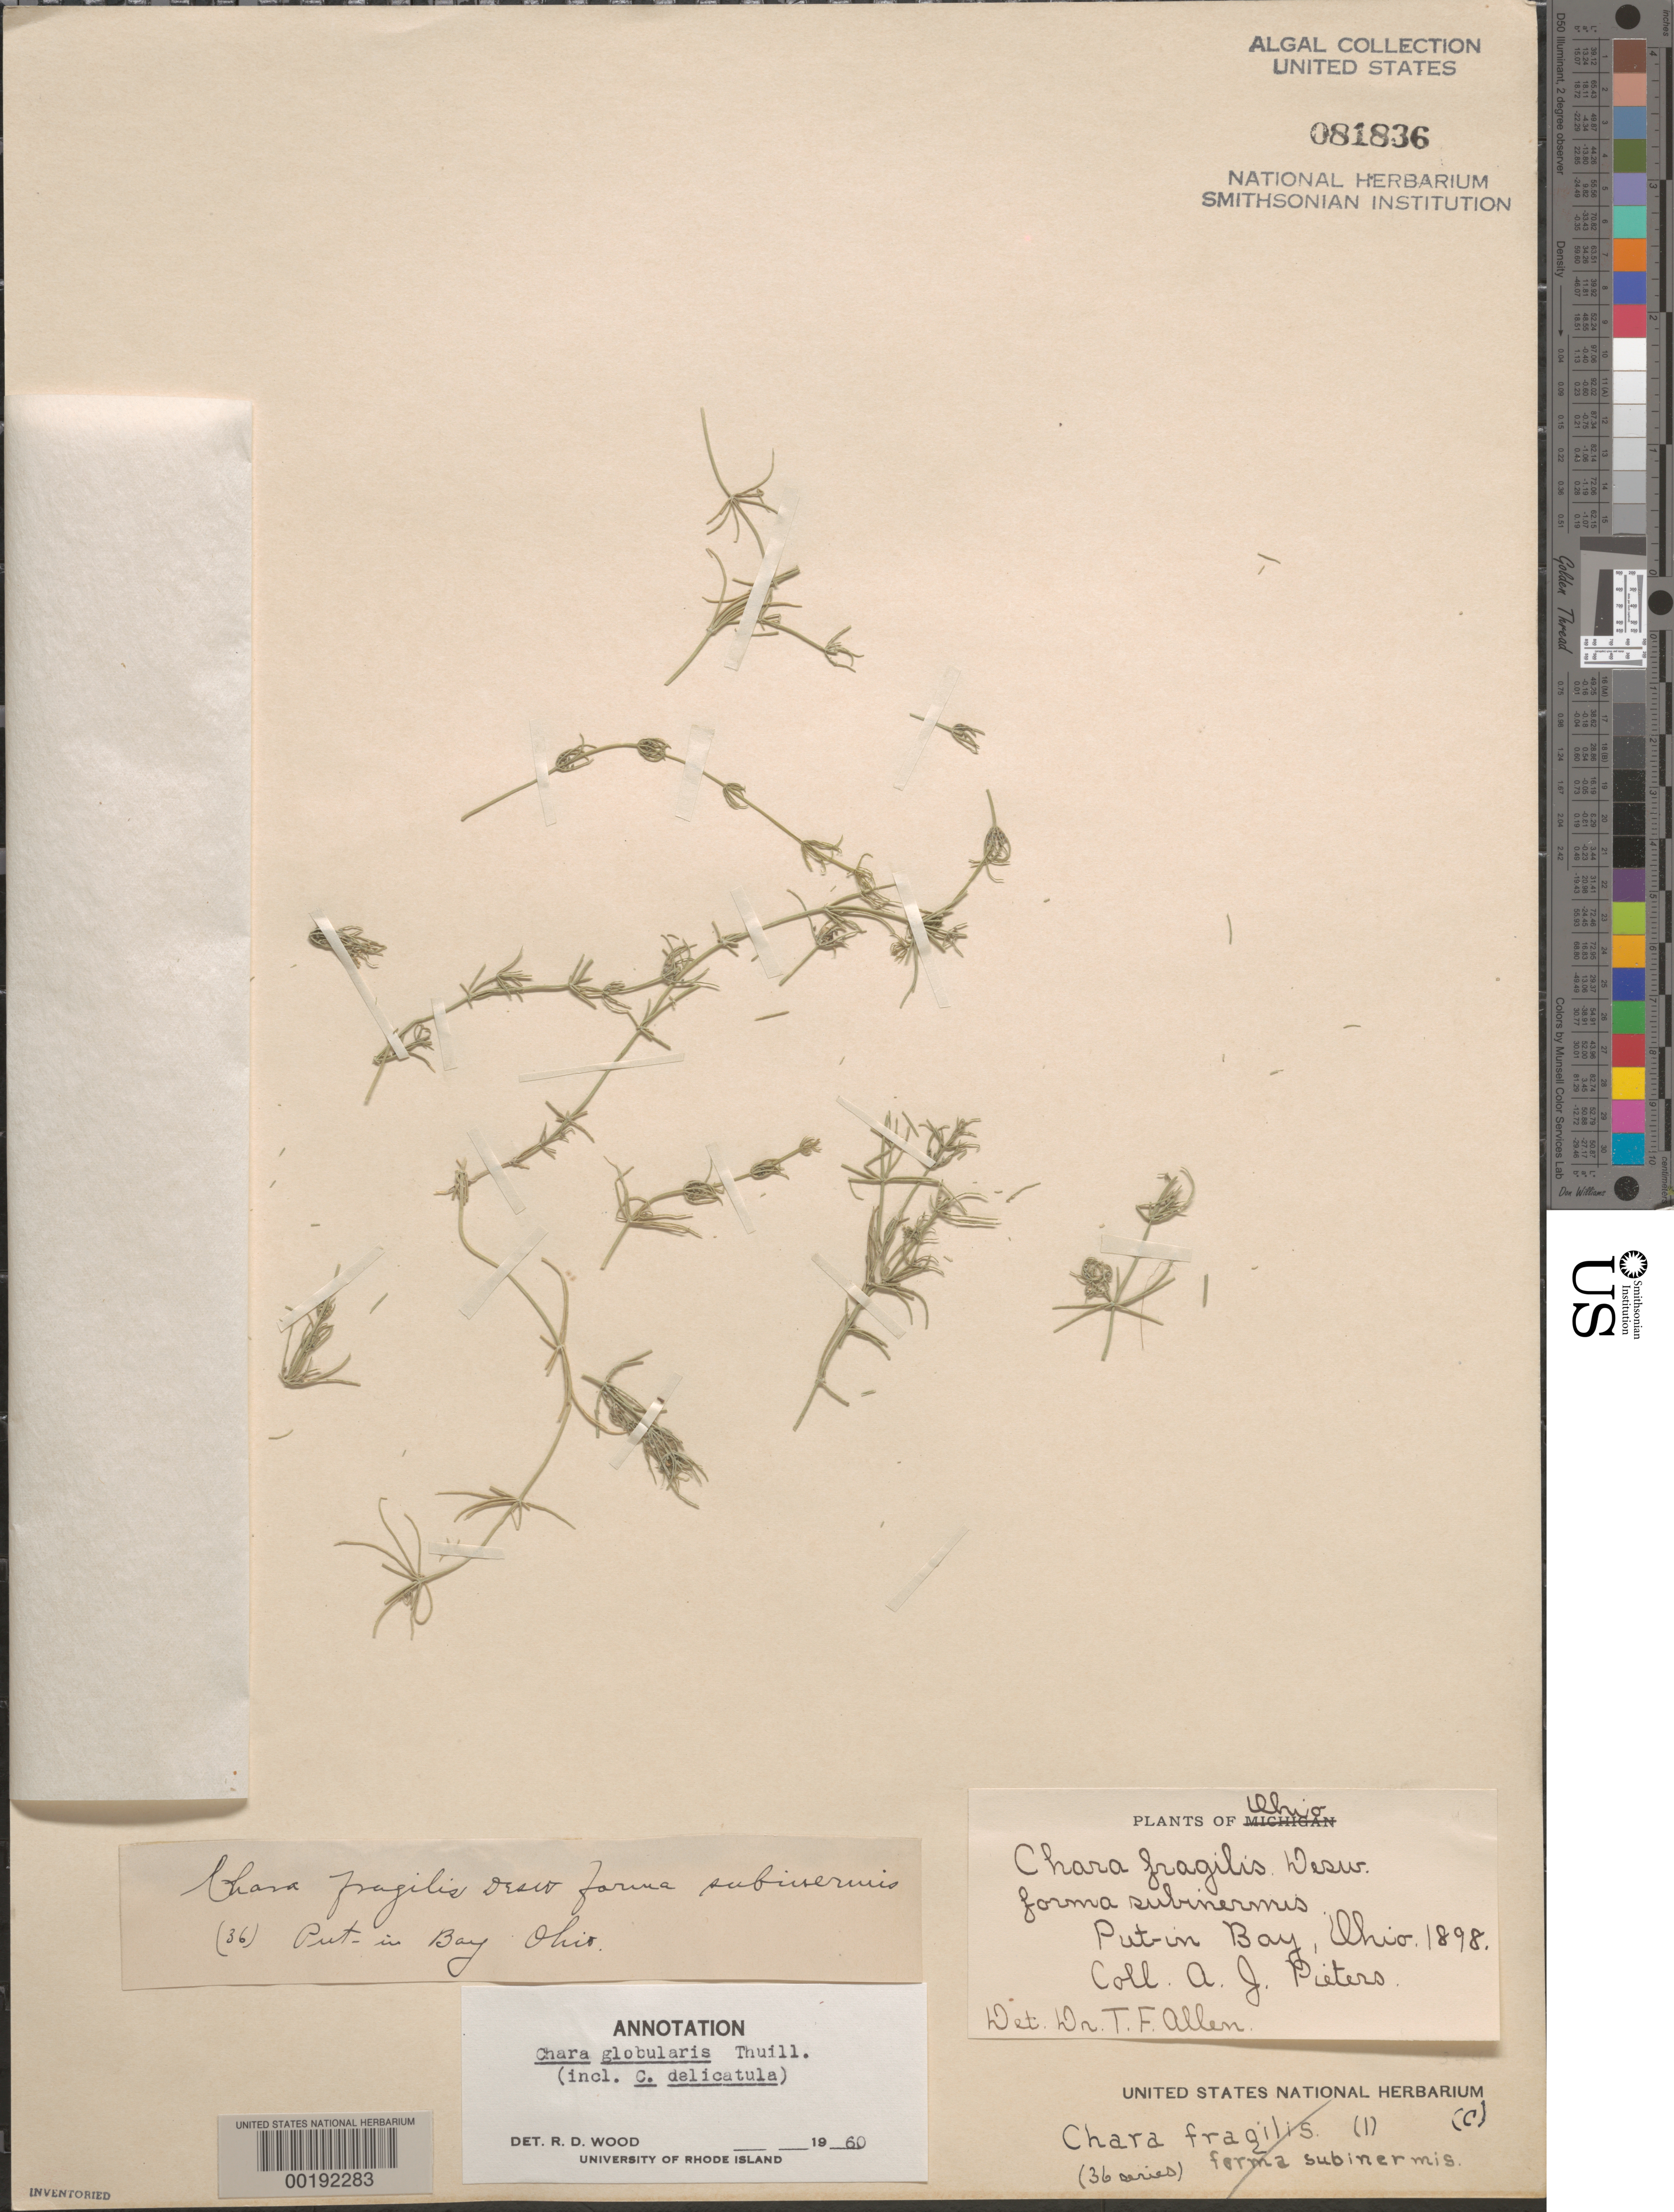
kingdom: Plantae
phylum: Charophyta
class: Charophyceae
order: Charales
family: Characeae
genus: Chara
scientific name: Chara globularis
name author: Thuiller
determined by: Wood, R. D.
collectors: A. Pieters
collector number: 36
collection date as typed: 1898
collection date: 1898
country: United States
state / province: Ohio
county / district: Ottawa County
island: South Bass Island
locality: Put-in Bay, Lake Erie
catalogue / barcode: US 81836